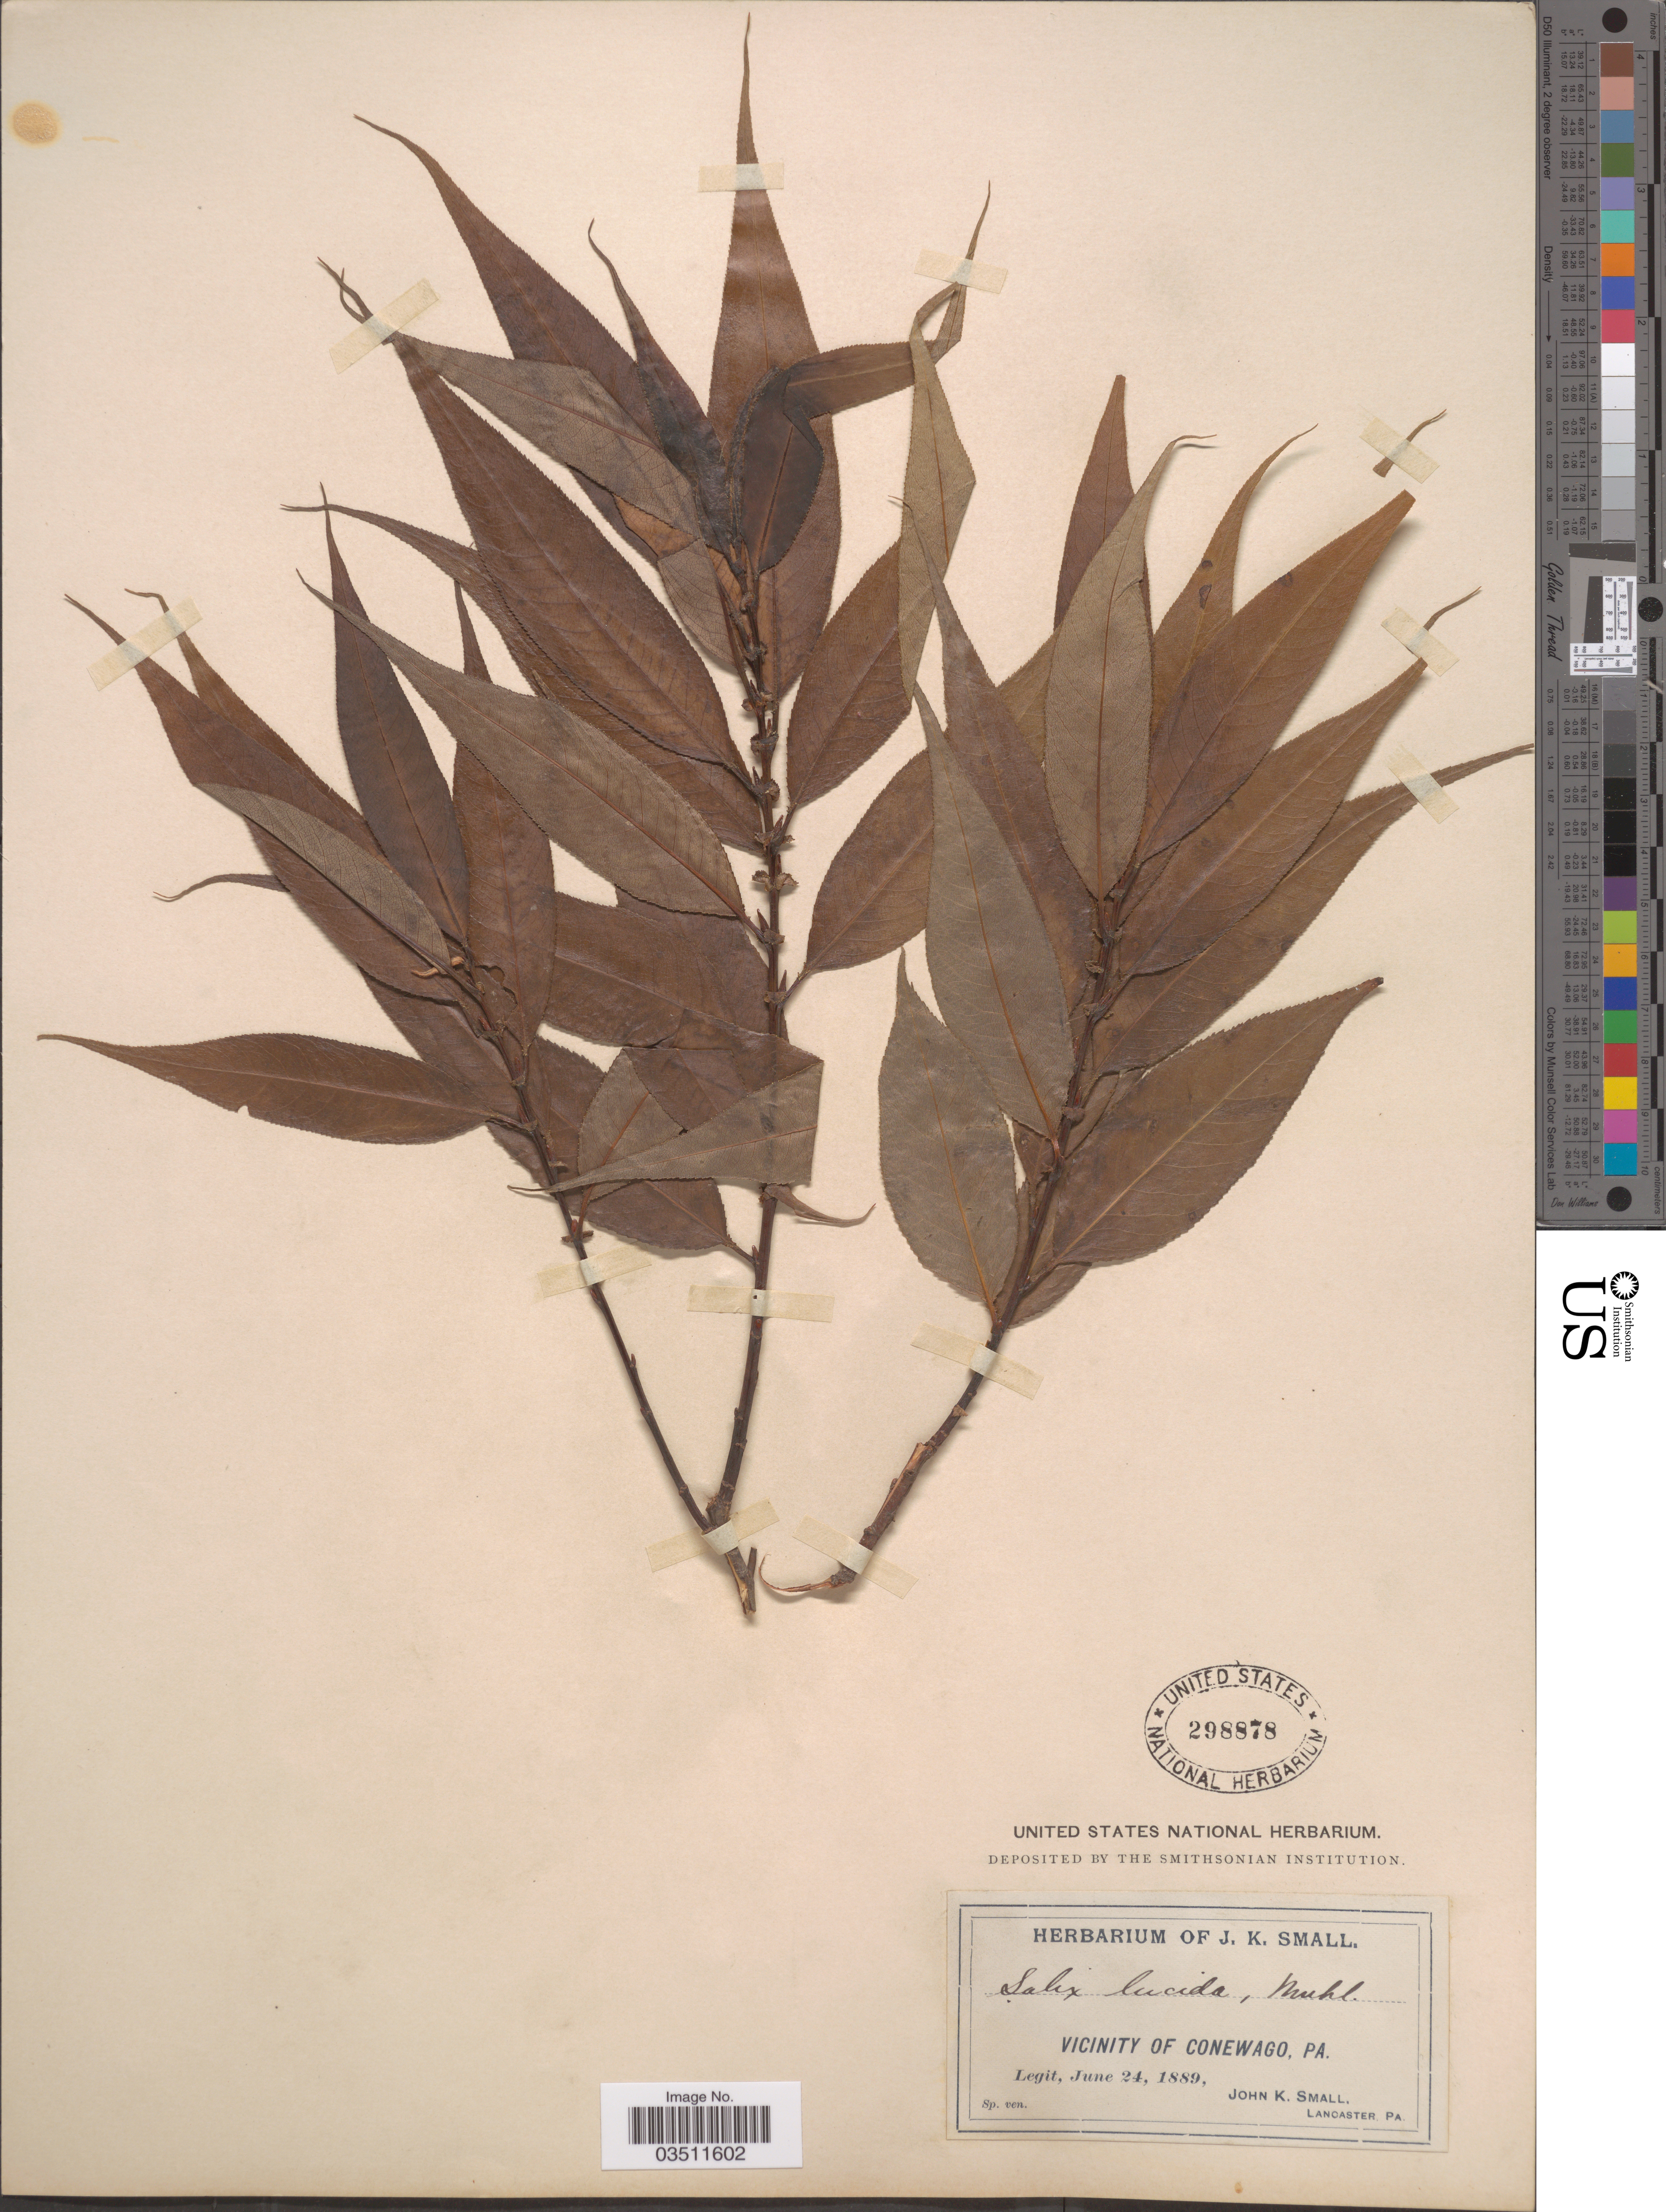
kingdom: Plantae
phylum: Tracheophyta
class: Magnoliopsida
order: Malpighiales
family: Salicaceae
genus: Salix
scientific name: Salix lucida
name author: Muhl.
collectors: J. K. Small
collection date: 1889-06-24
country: United States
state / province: Pennsylvania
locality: Vicinity of Conewago.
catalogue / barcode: US 298878